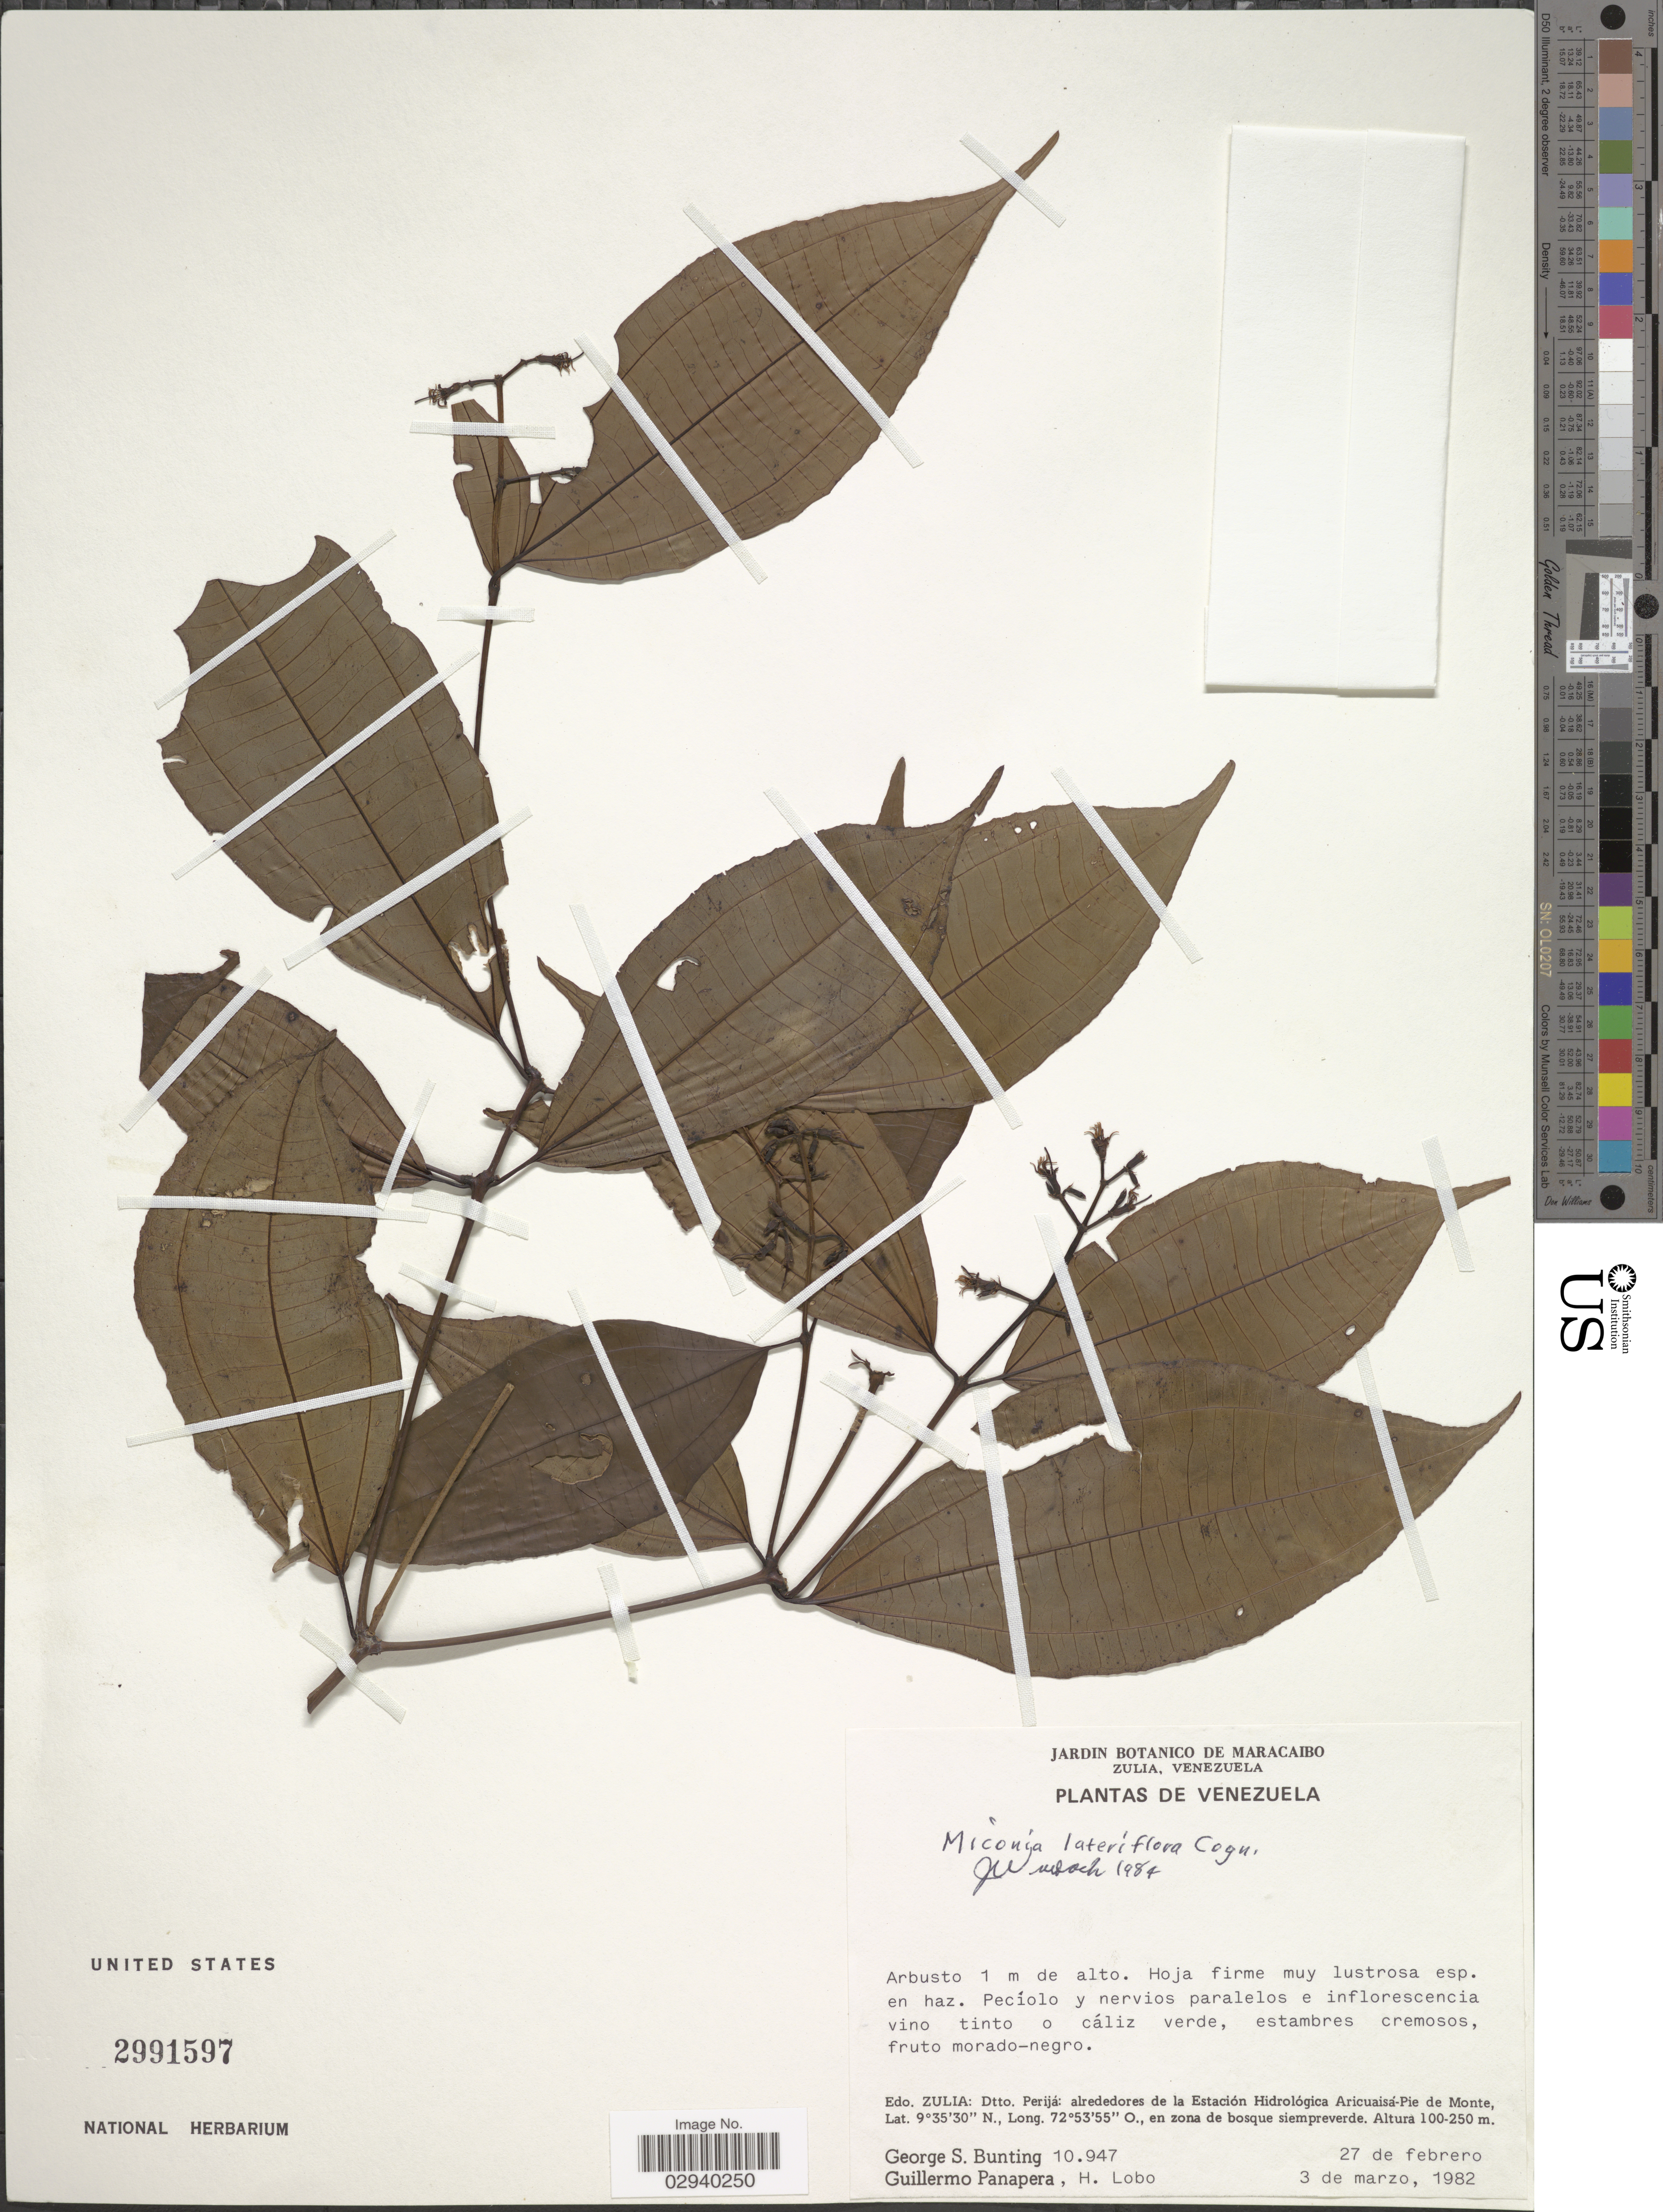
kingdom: Plantae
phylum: Tracheophyta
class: Magnoliopsida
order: Myrtales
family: Melastomataceae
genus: Miconia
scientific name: Miconia lateriflora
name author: Cogn.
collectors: G. S. Bunting, G. Panapera & H. Lobo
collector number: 10947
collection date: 1982-02-27/1982-03-03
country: Venezuela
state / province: Zulia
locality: Dtto. Perijá: alrededores de la Estación Hidrológica Aricuaisá-Pie de Monte.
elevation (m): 100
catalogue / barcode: US 2991597